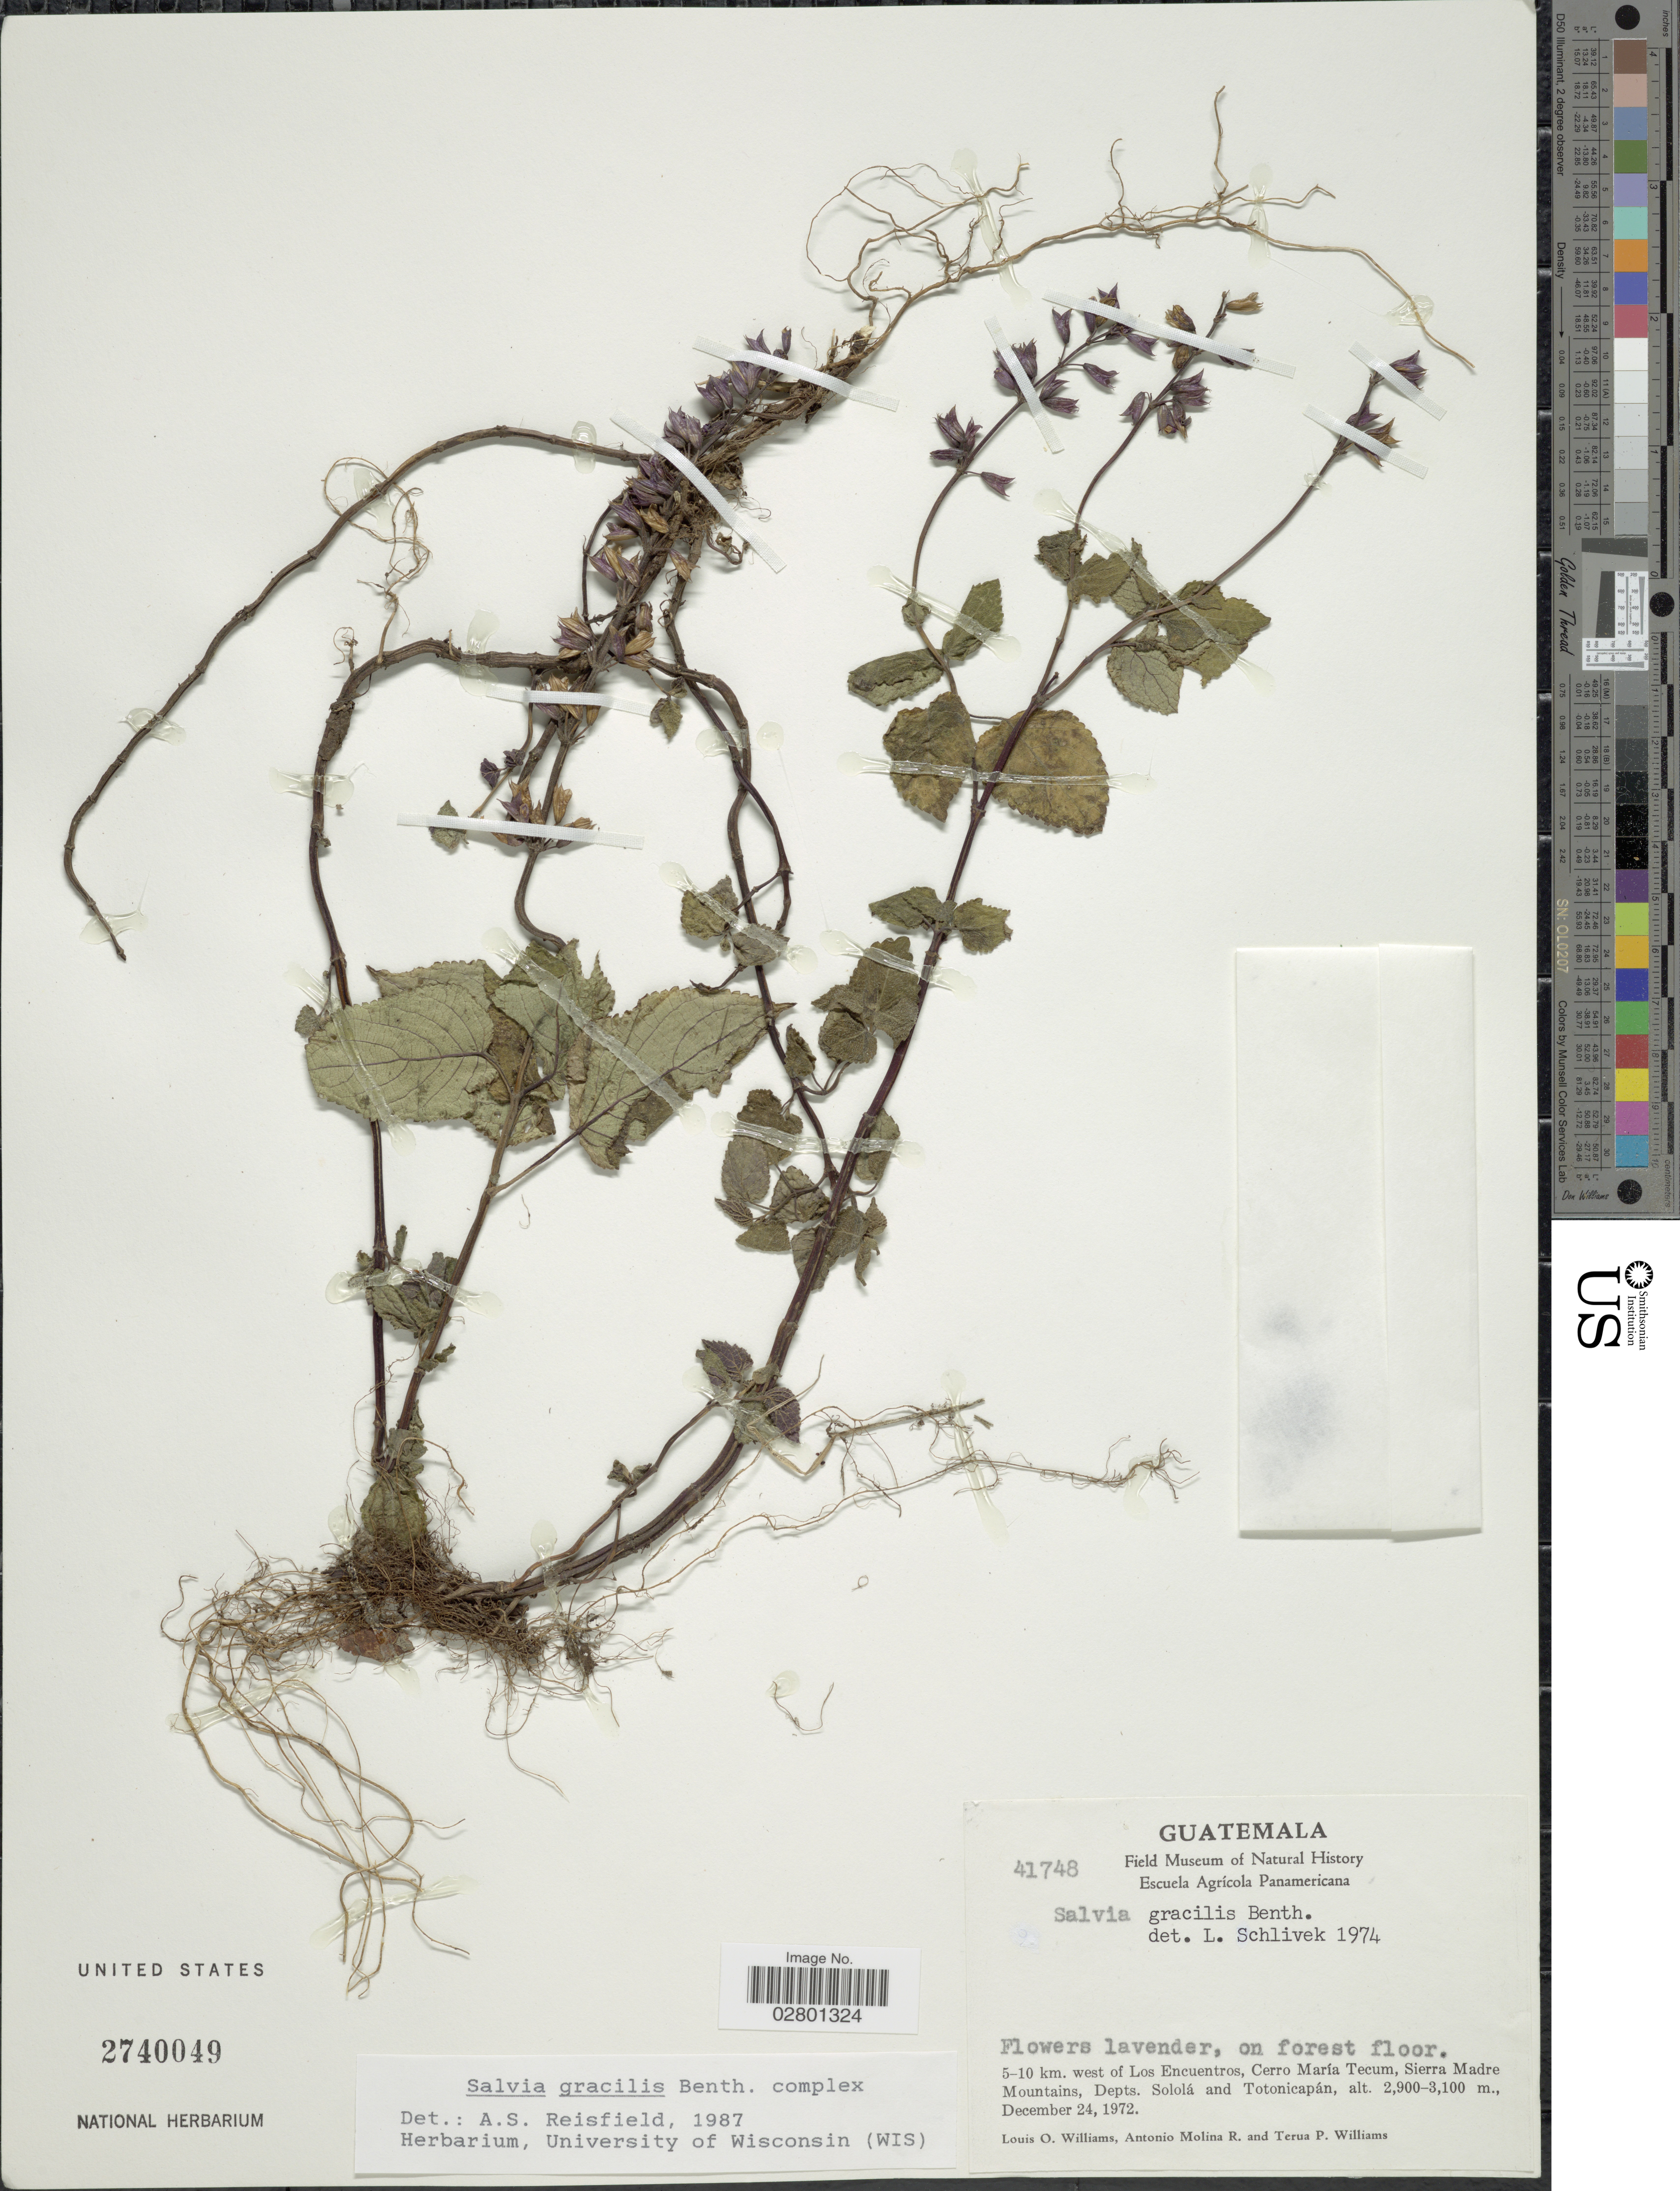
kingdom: Plantae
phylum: Tracheophyta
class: Magnoliopsida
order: Lamiales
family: Lamiaceae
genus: Salvia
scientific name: Salvia gracilis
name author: Benth.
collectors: L. O. Williams, A. Molina R. & T. Williams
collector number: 41748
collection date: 1972-12-24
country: Guatemala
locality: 5-10 km. west of Los Encuentros, Cerro María Tecum, Sierra Madre Mountains, Depts, Sololá and Totonicapán.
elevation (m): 2900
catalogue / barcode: US 2740049